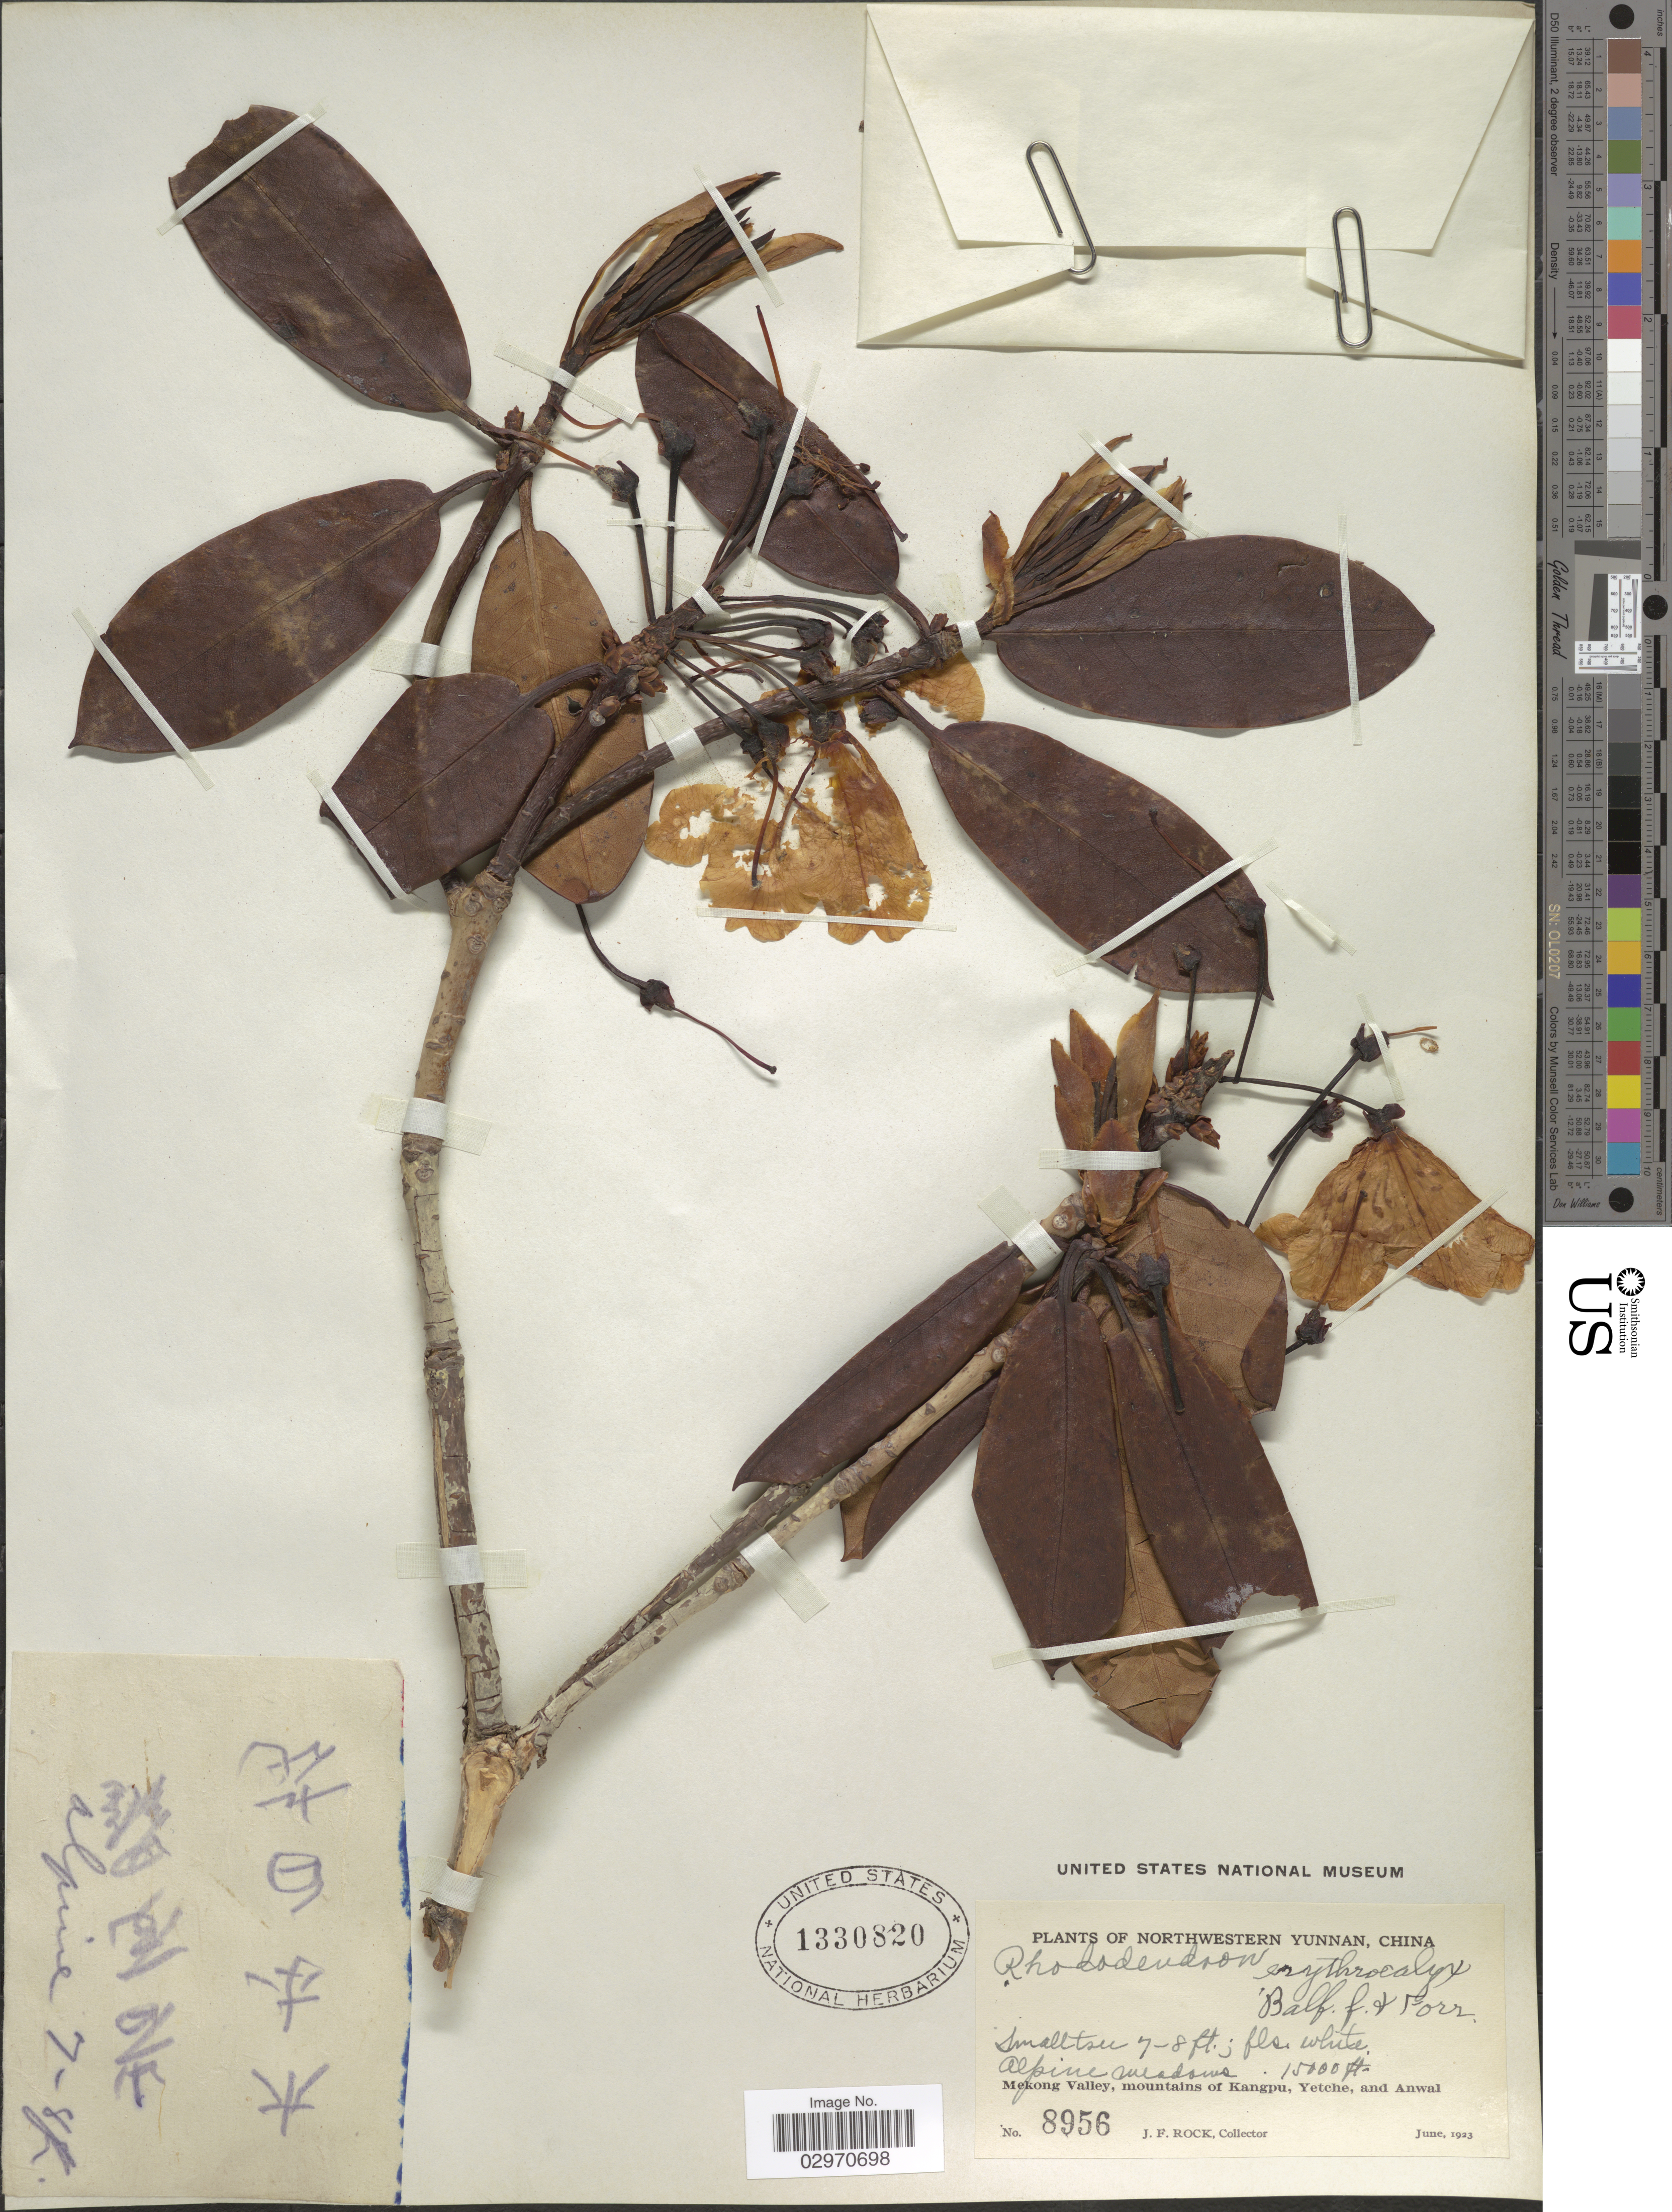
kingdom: Plantae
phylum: Tracheophyta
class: Magnoliopsida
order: Ericales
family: Ericaceae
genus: Rhododendron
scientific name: Rhododendron erythrocalyx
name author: Balf. f. & Forrest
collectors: J. Rock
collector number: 8956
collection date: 1923-06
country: China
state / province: Yunnan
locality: Northwestern Yunnan. Alpine meadows. Mekong Valley, mountains of Kangpu, Yetche, and Anwal.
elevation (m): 4572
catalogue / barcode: US 1330820